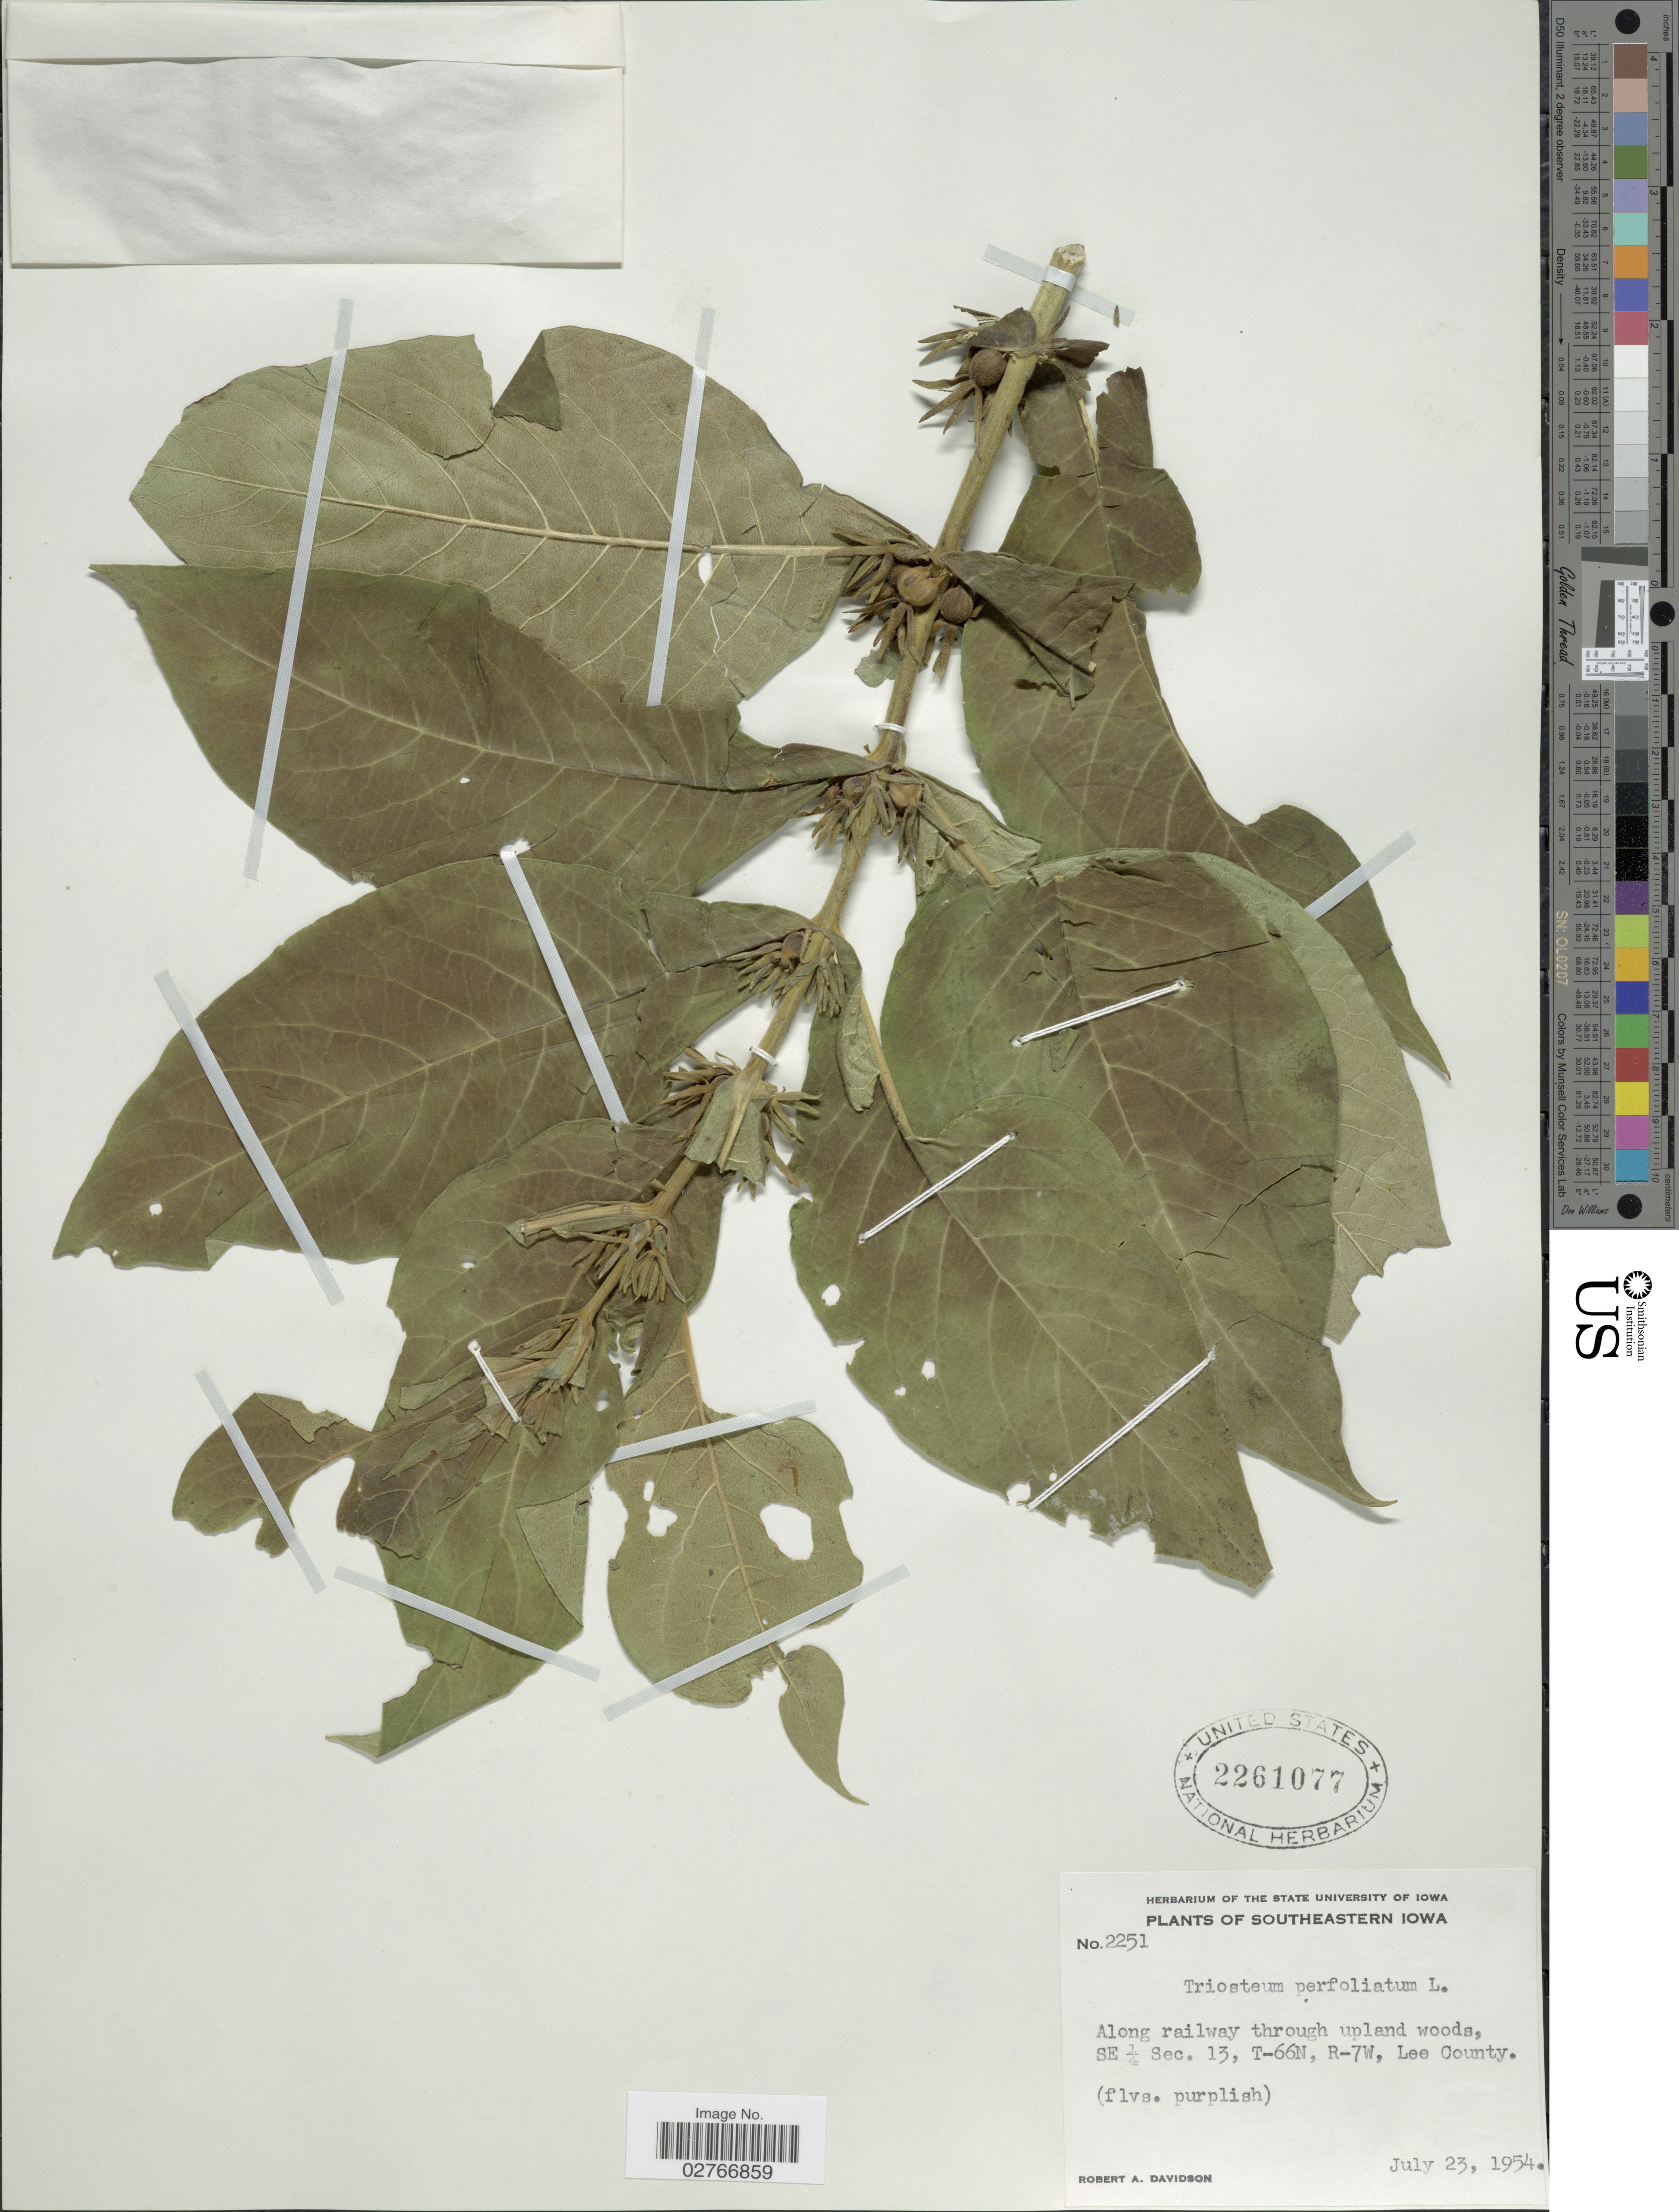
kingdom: Plantae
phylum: Tracheophyta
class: Magnoliopsida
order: Dipsacales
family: Caprifoliaceae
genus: Triosteum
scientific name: Triosteum perfoliatum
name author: L.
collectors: R. A. Davidson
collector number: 2251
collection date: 1954-07-23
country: United States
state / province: Iowa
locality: Southeastern Iowa. Along railway through upland woods, SE ¼ Sec. 13, T-66N, R-7W, Lee County.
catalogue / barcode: US 2261077